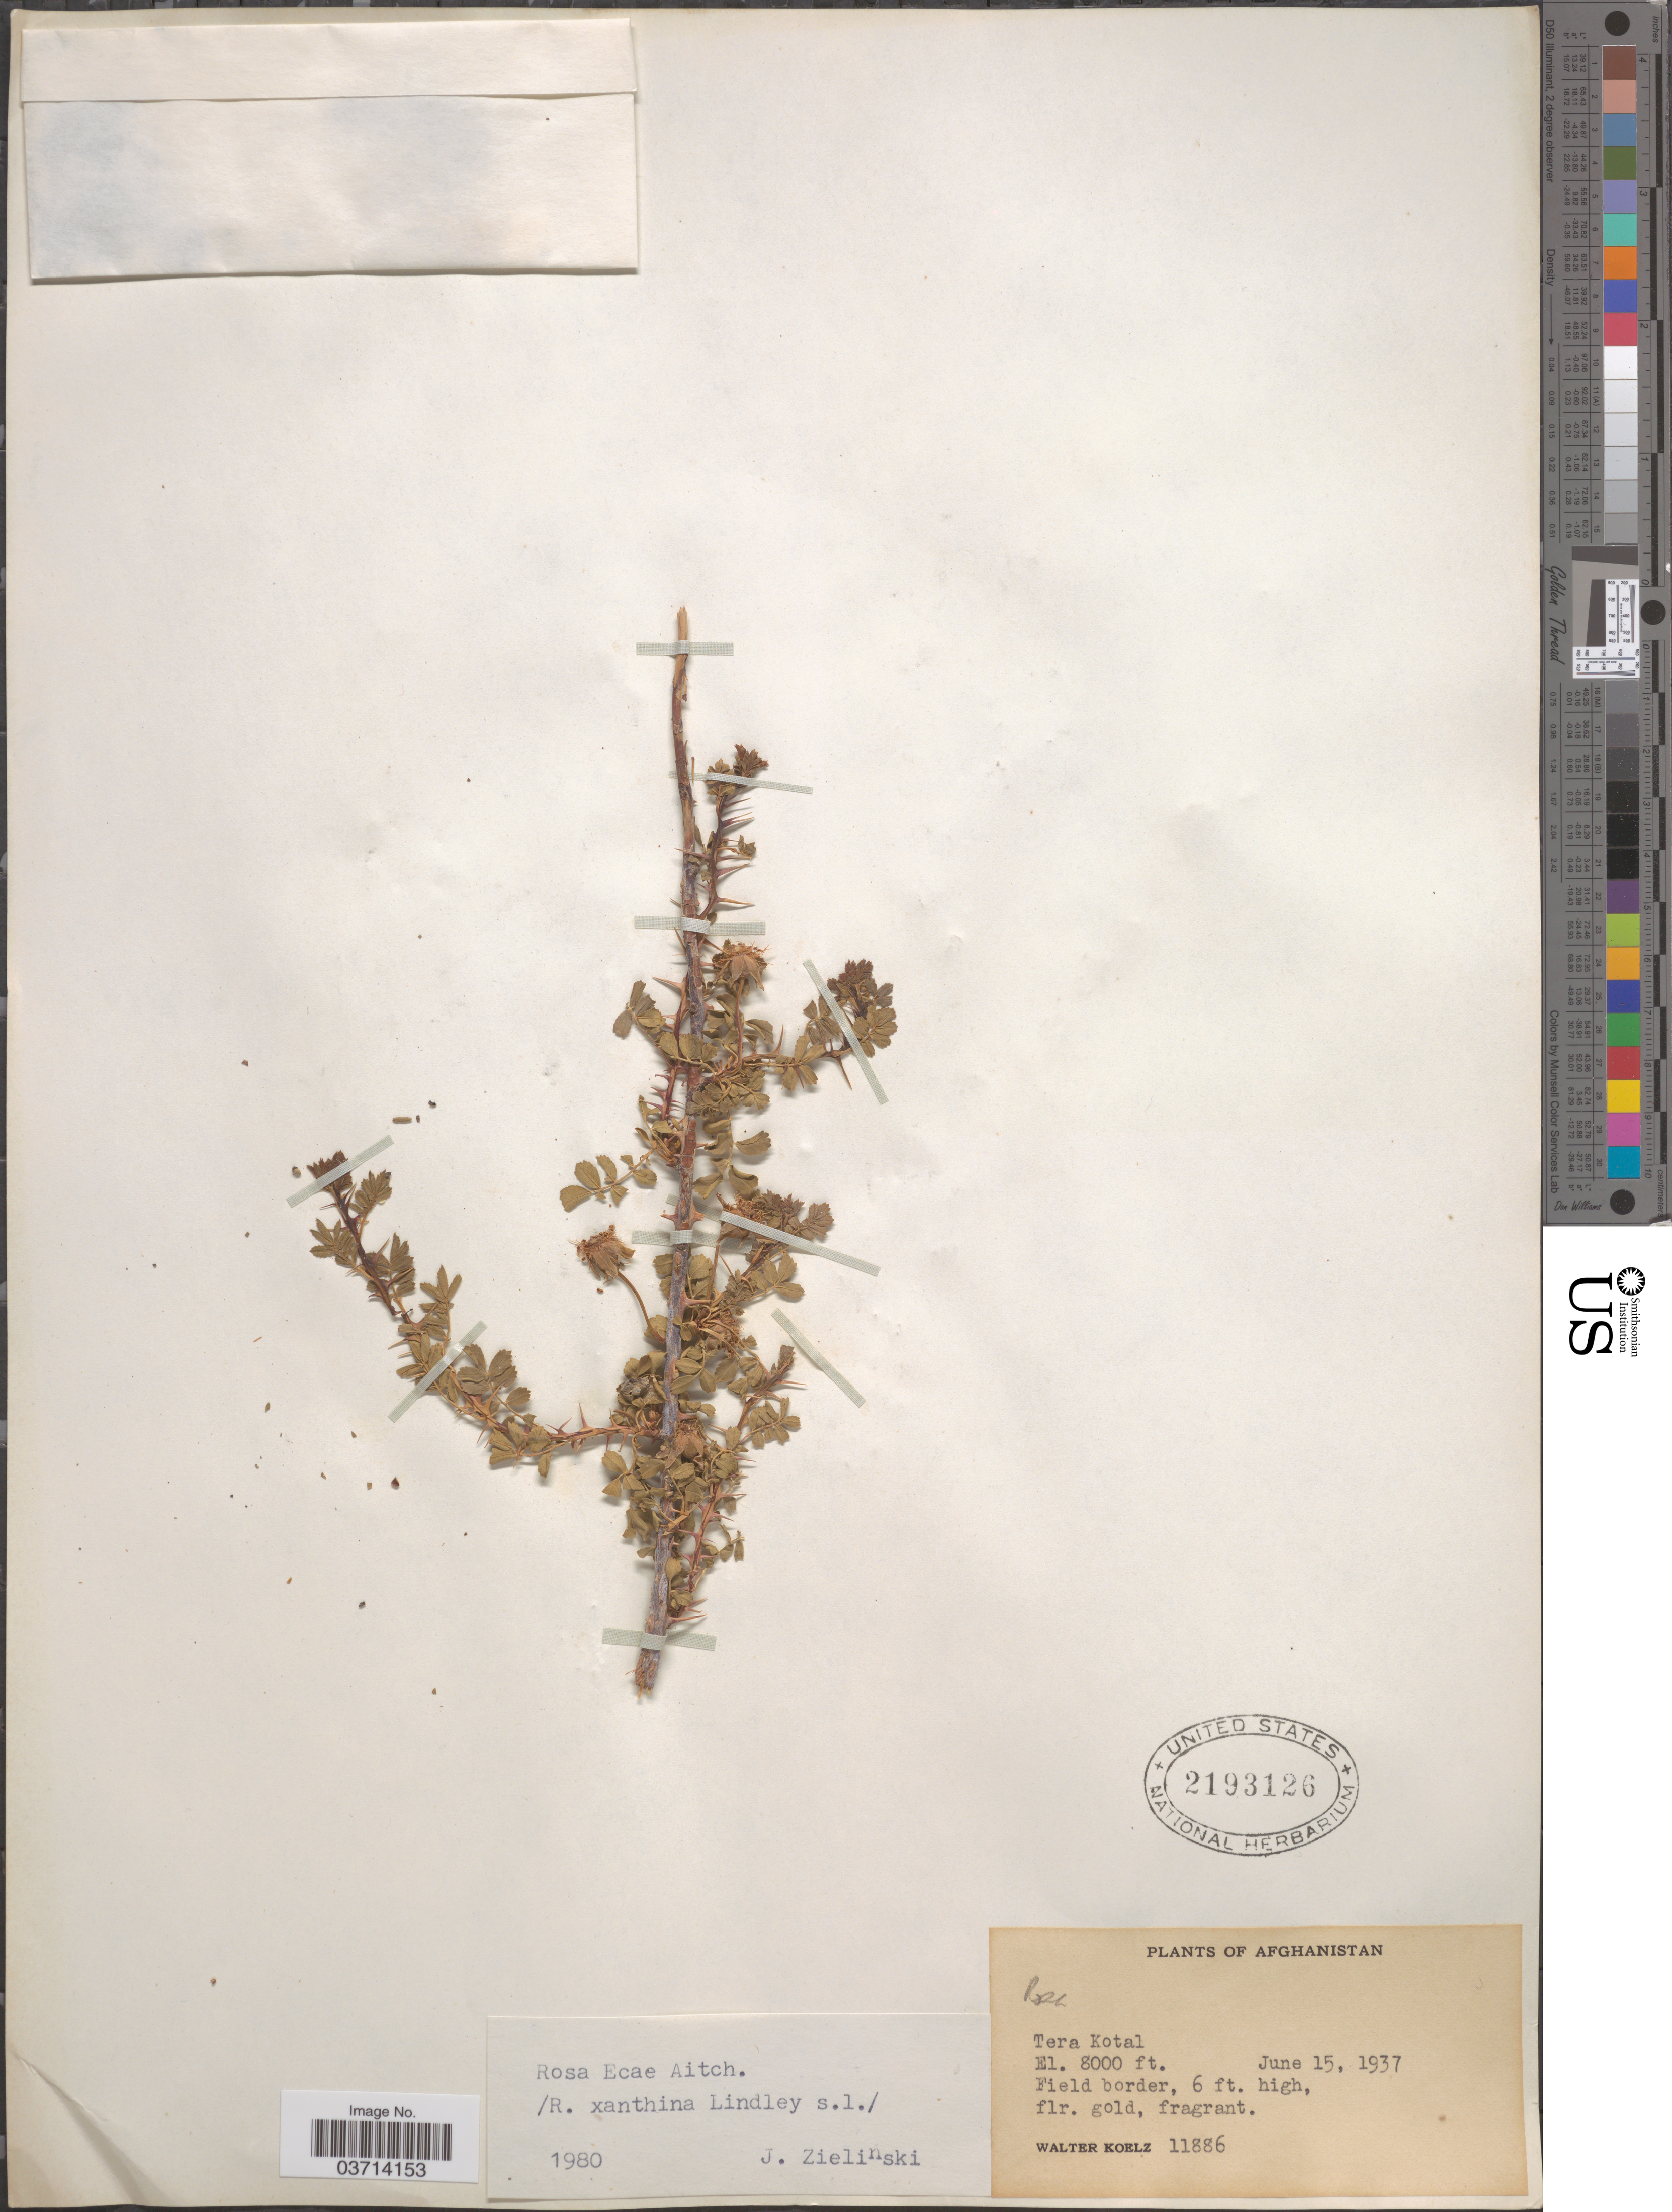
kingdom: Plantae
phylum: Tracheophyta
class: Magnoliopsida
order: Rosales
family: Rosaceae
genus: Rosa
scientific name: Rosa ecae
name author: Aitch.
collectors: W. N. Koelz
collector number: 11886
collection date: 1937-06-15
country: Afghanistan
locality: Tera Kotal.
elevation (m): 2438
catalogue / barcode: US 2193126